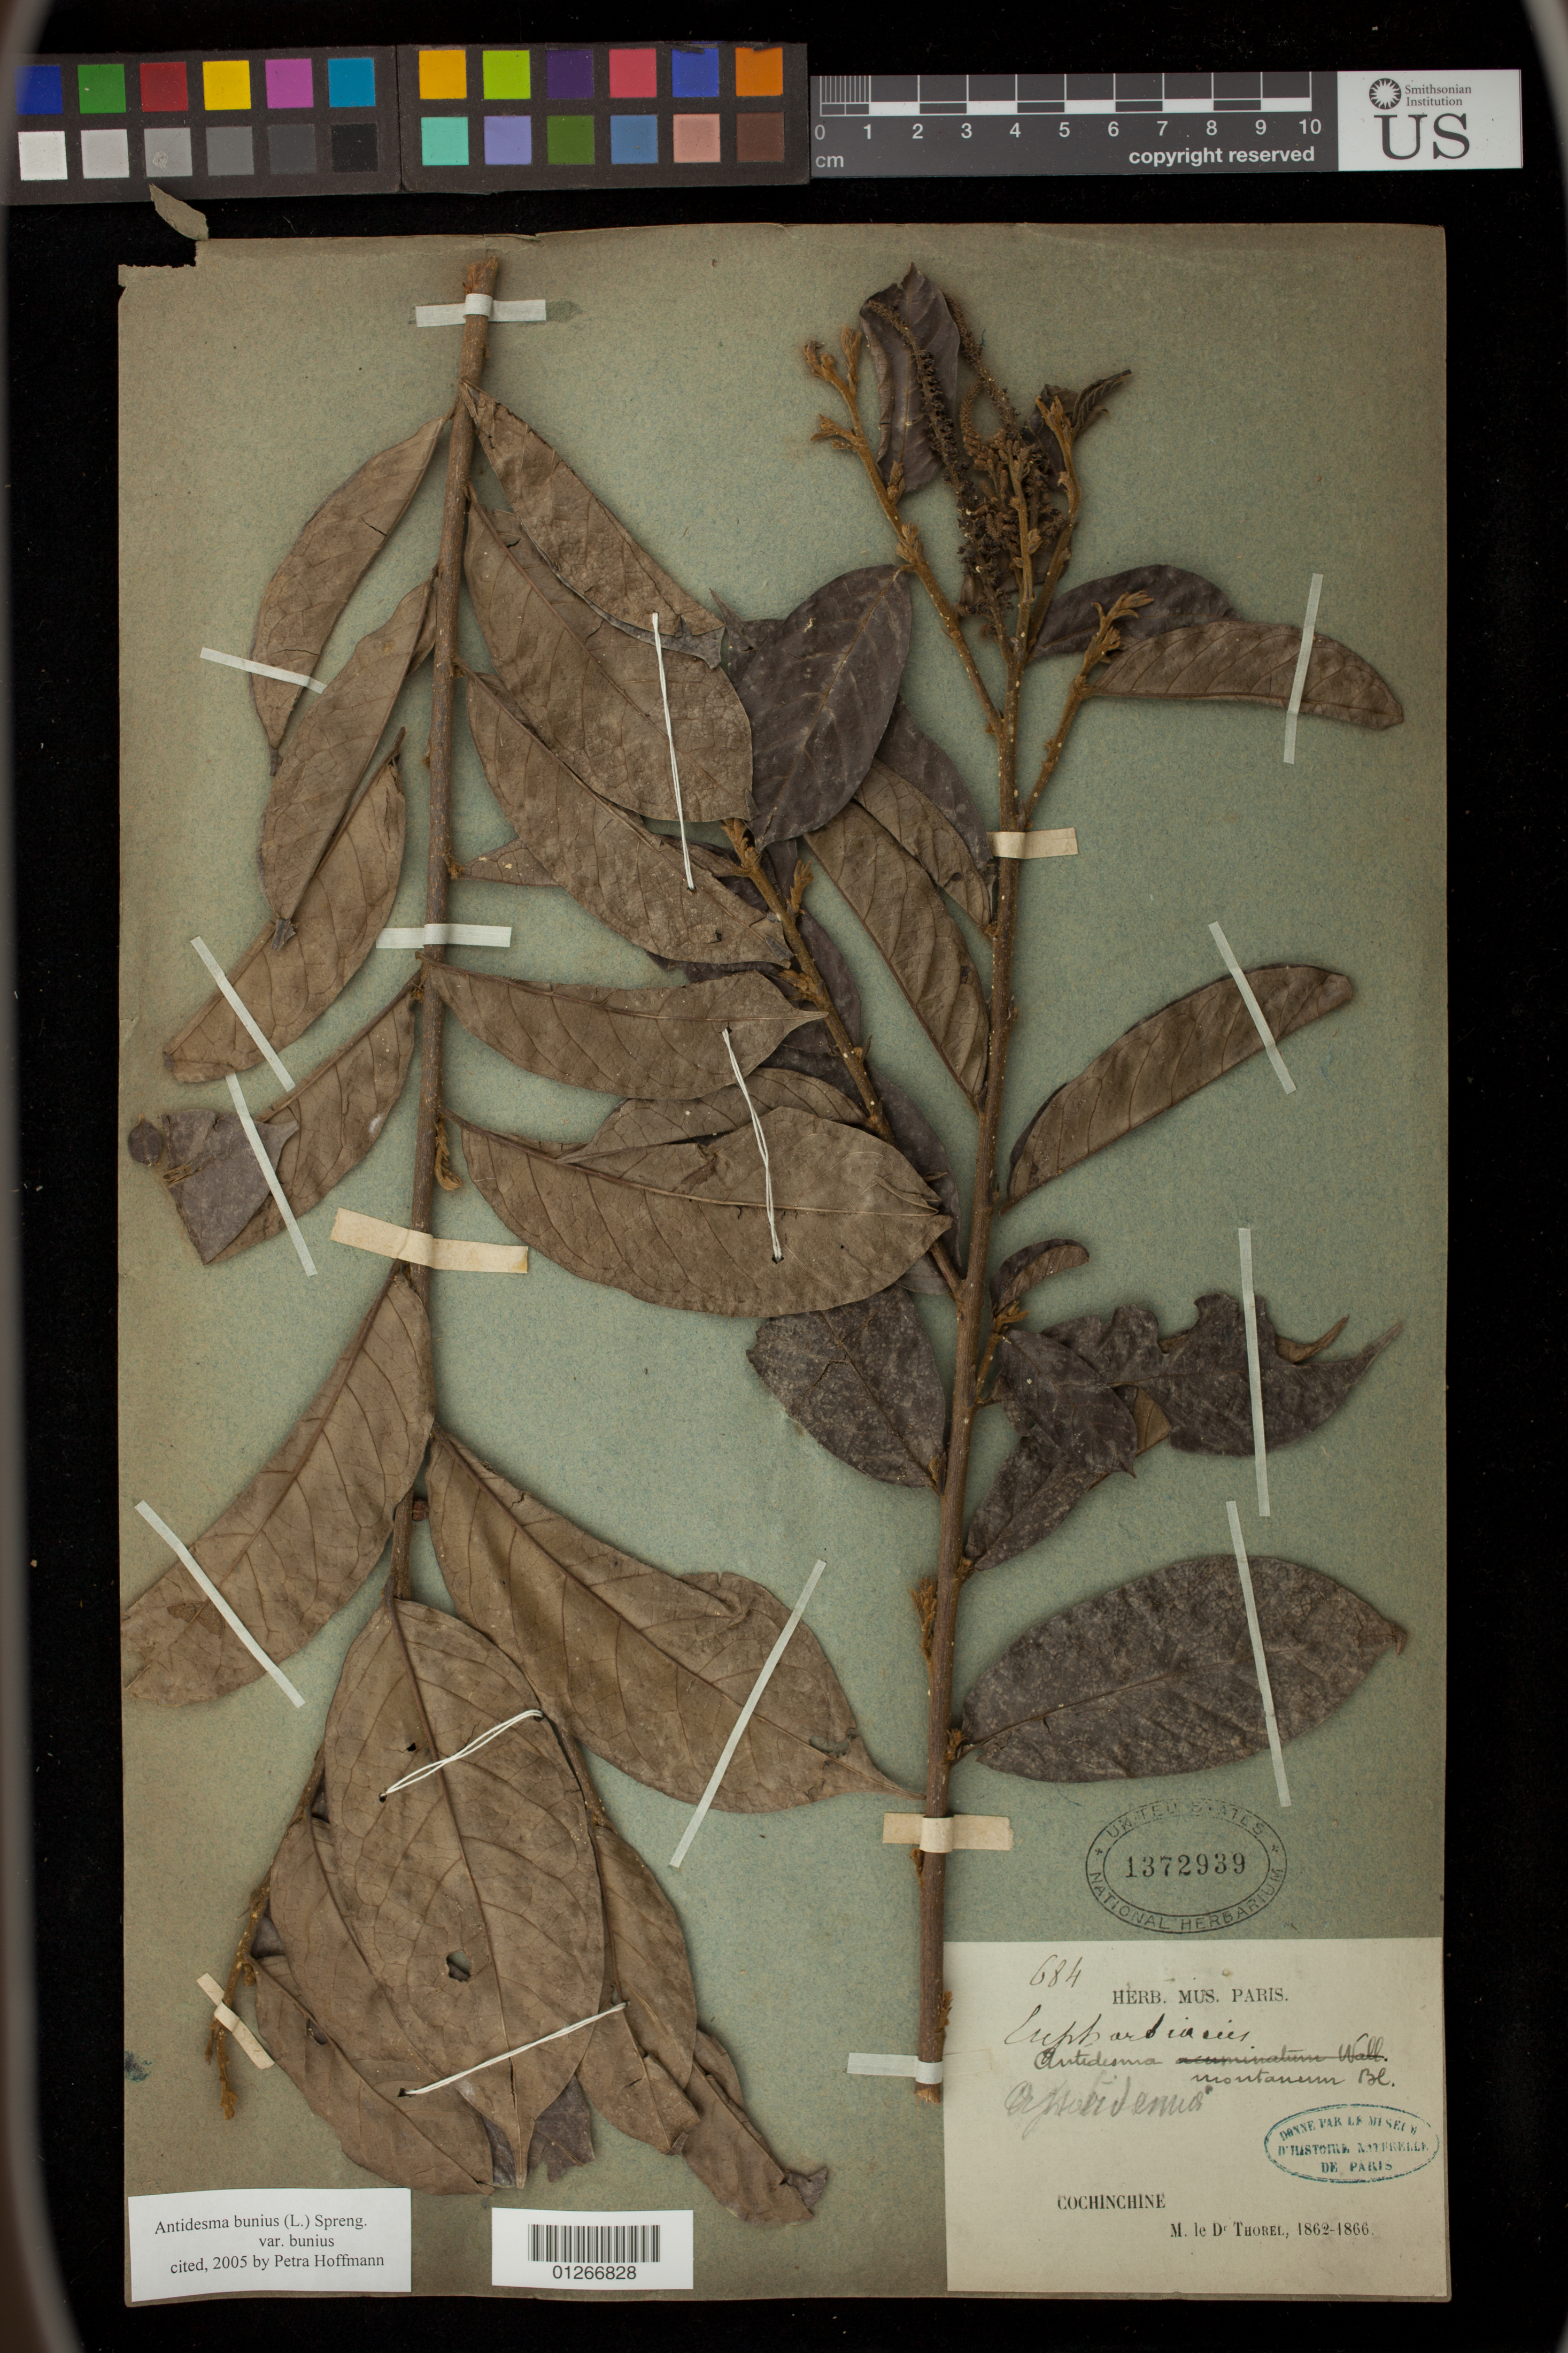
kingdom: Plantae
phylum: Tracheophyta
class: Magnoliopsida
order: Malpighiales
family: Phyllanthaceae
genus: Antidesma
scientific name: Antidesma bunius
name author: (L.) Spreng.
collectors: C. Thorel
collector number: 684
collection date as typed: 1862-1866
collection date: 1862/1866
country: Vietnam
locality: Cochinchine.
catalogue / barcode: US 1372939